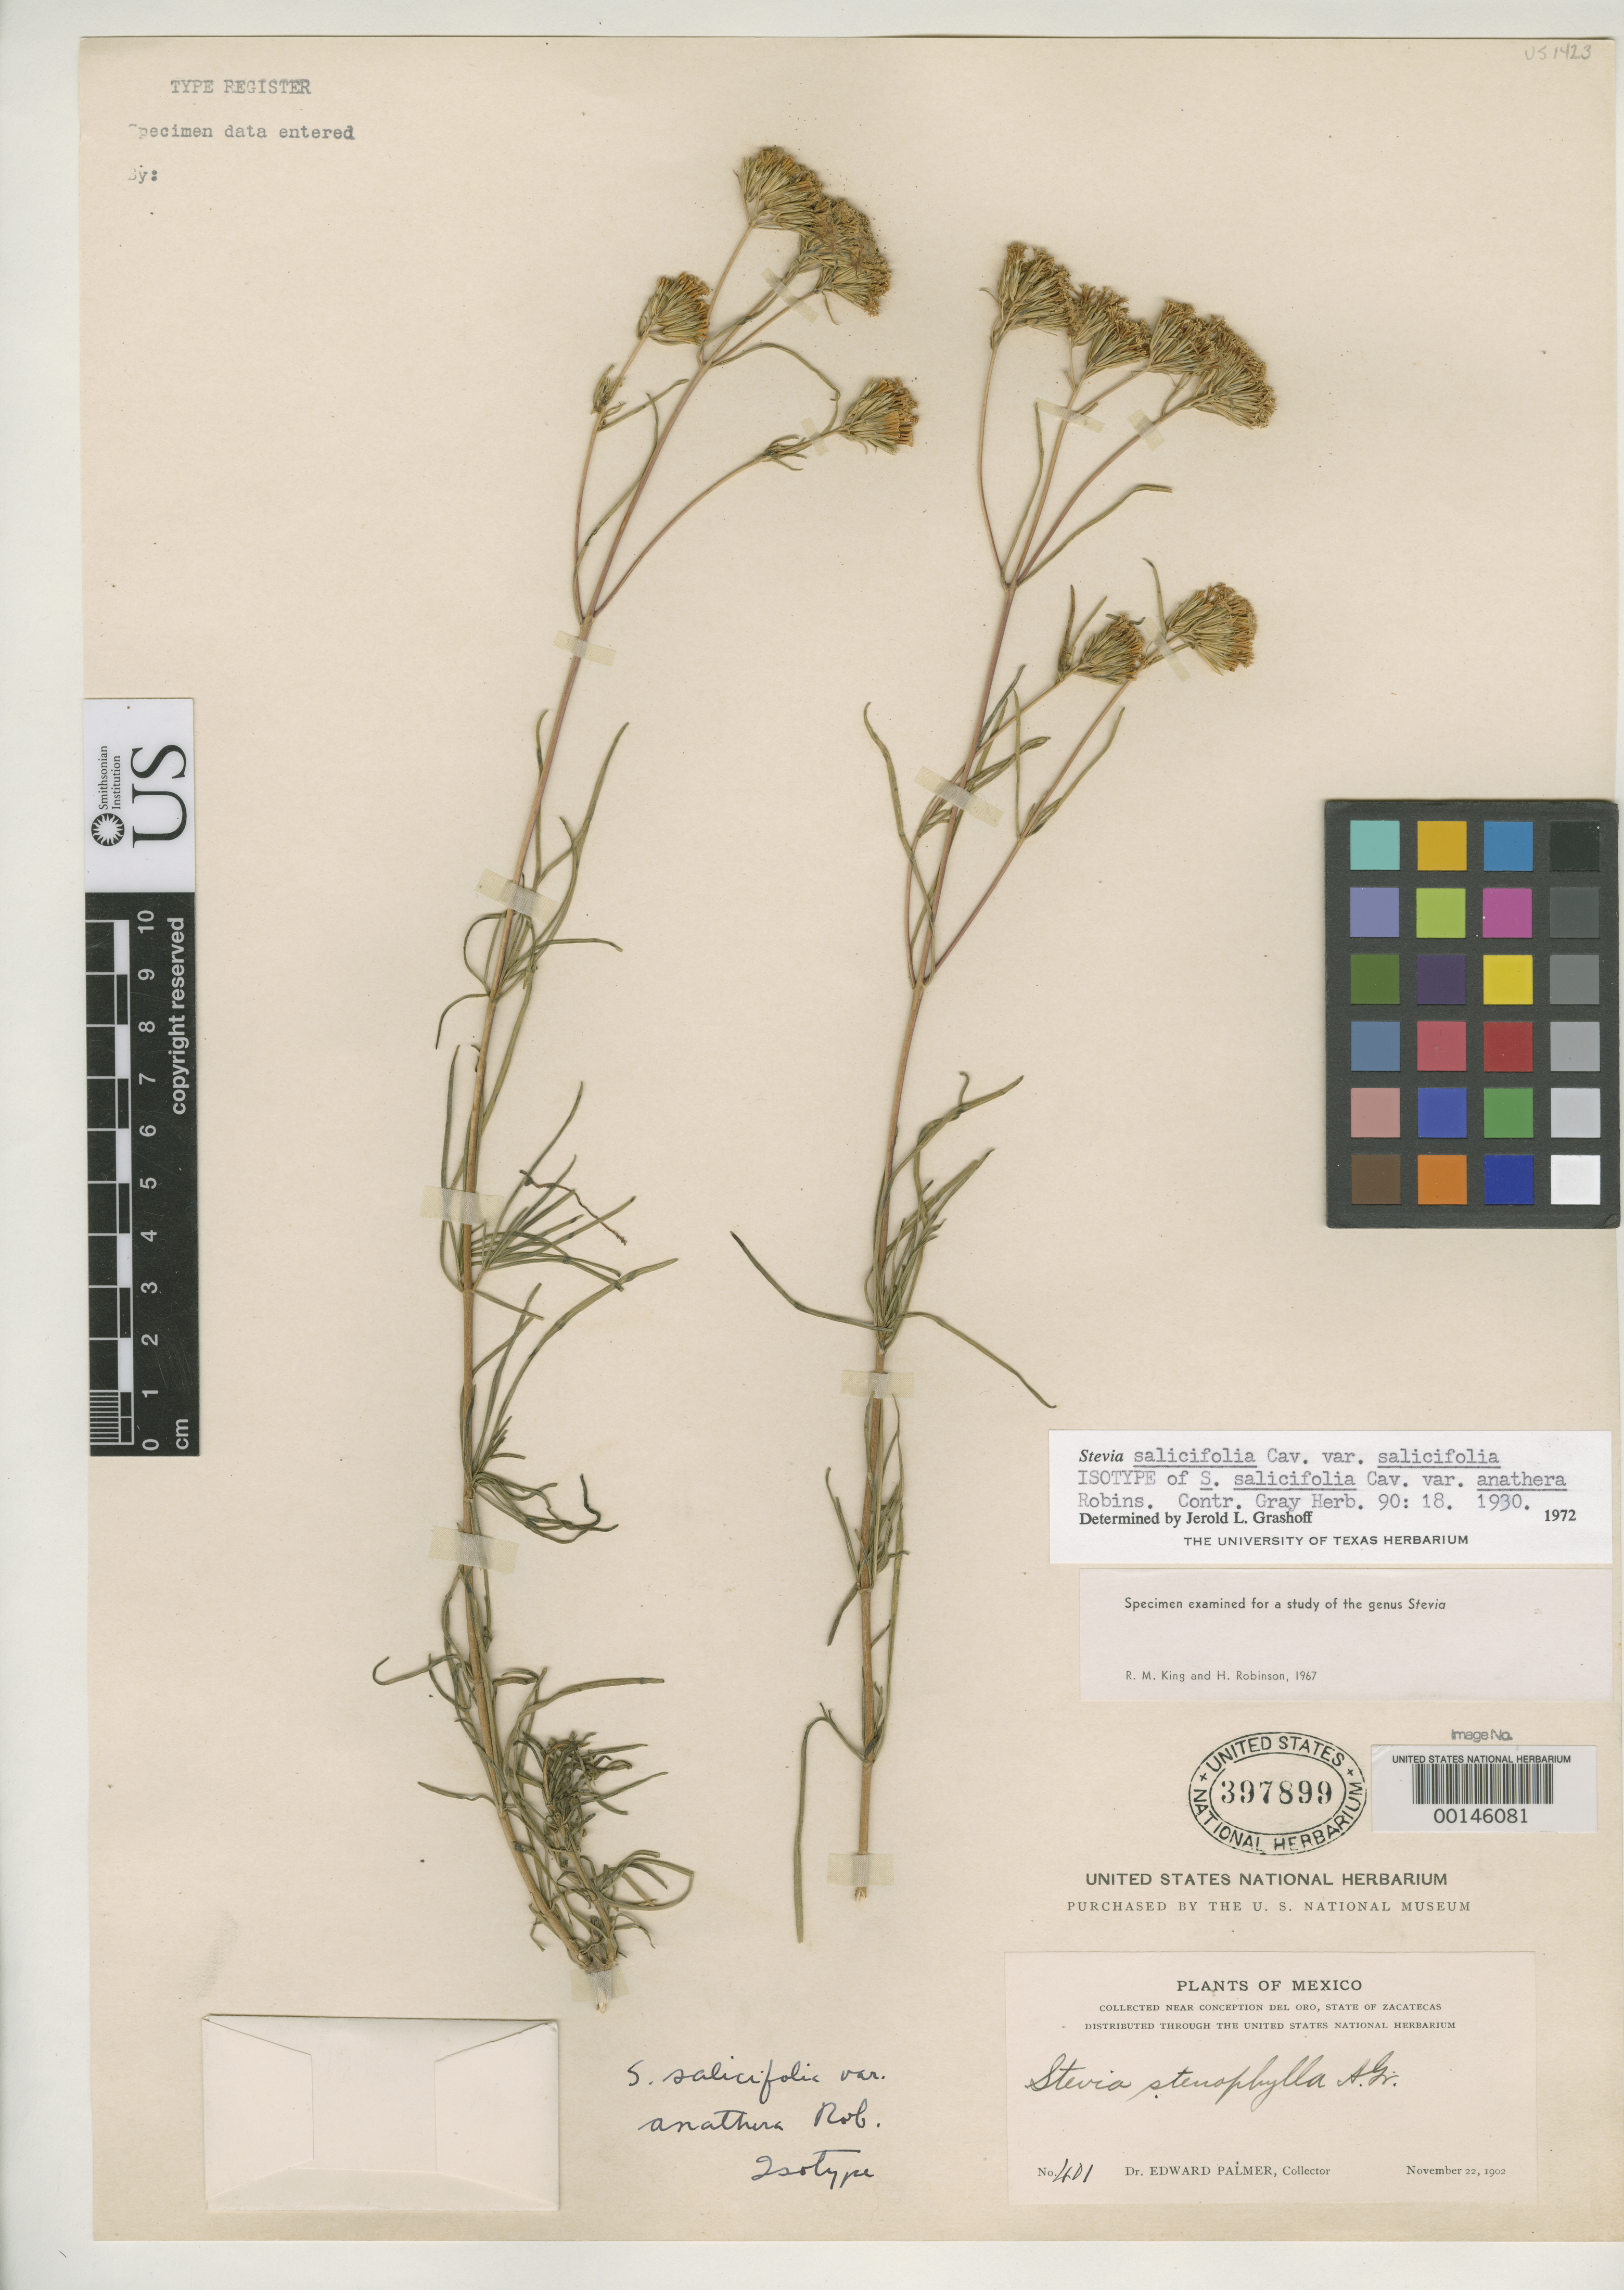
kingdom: Plantae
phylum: Tracheophyta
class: Magnoliopsida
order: Asterales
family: Asteraceae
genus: Stevia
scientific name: Stevia salicifolia var. anathera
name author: B.L. Rob.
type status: Isotype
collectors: E. Palmer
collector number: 401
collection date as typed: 22 Nov 1902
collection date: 1902-11-22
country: Mexico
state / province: Zacatecas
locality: Near Conception del Oro.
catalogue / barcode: US 397899